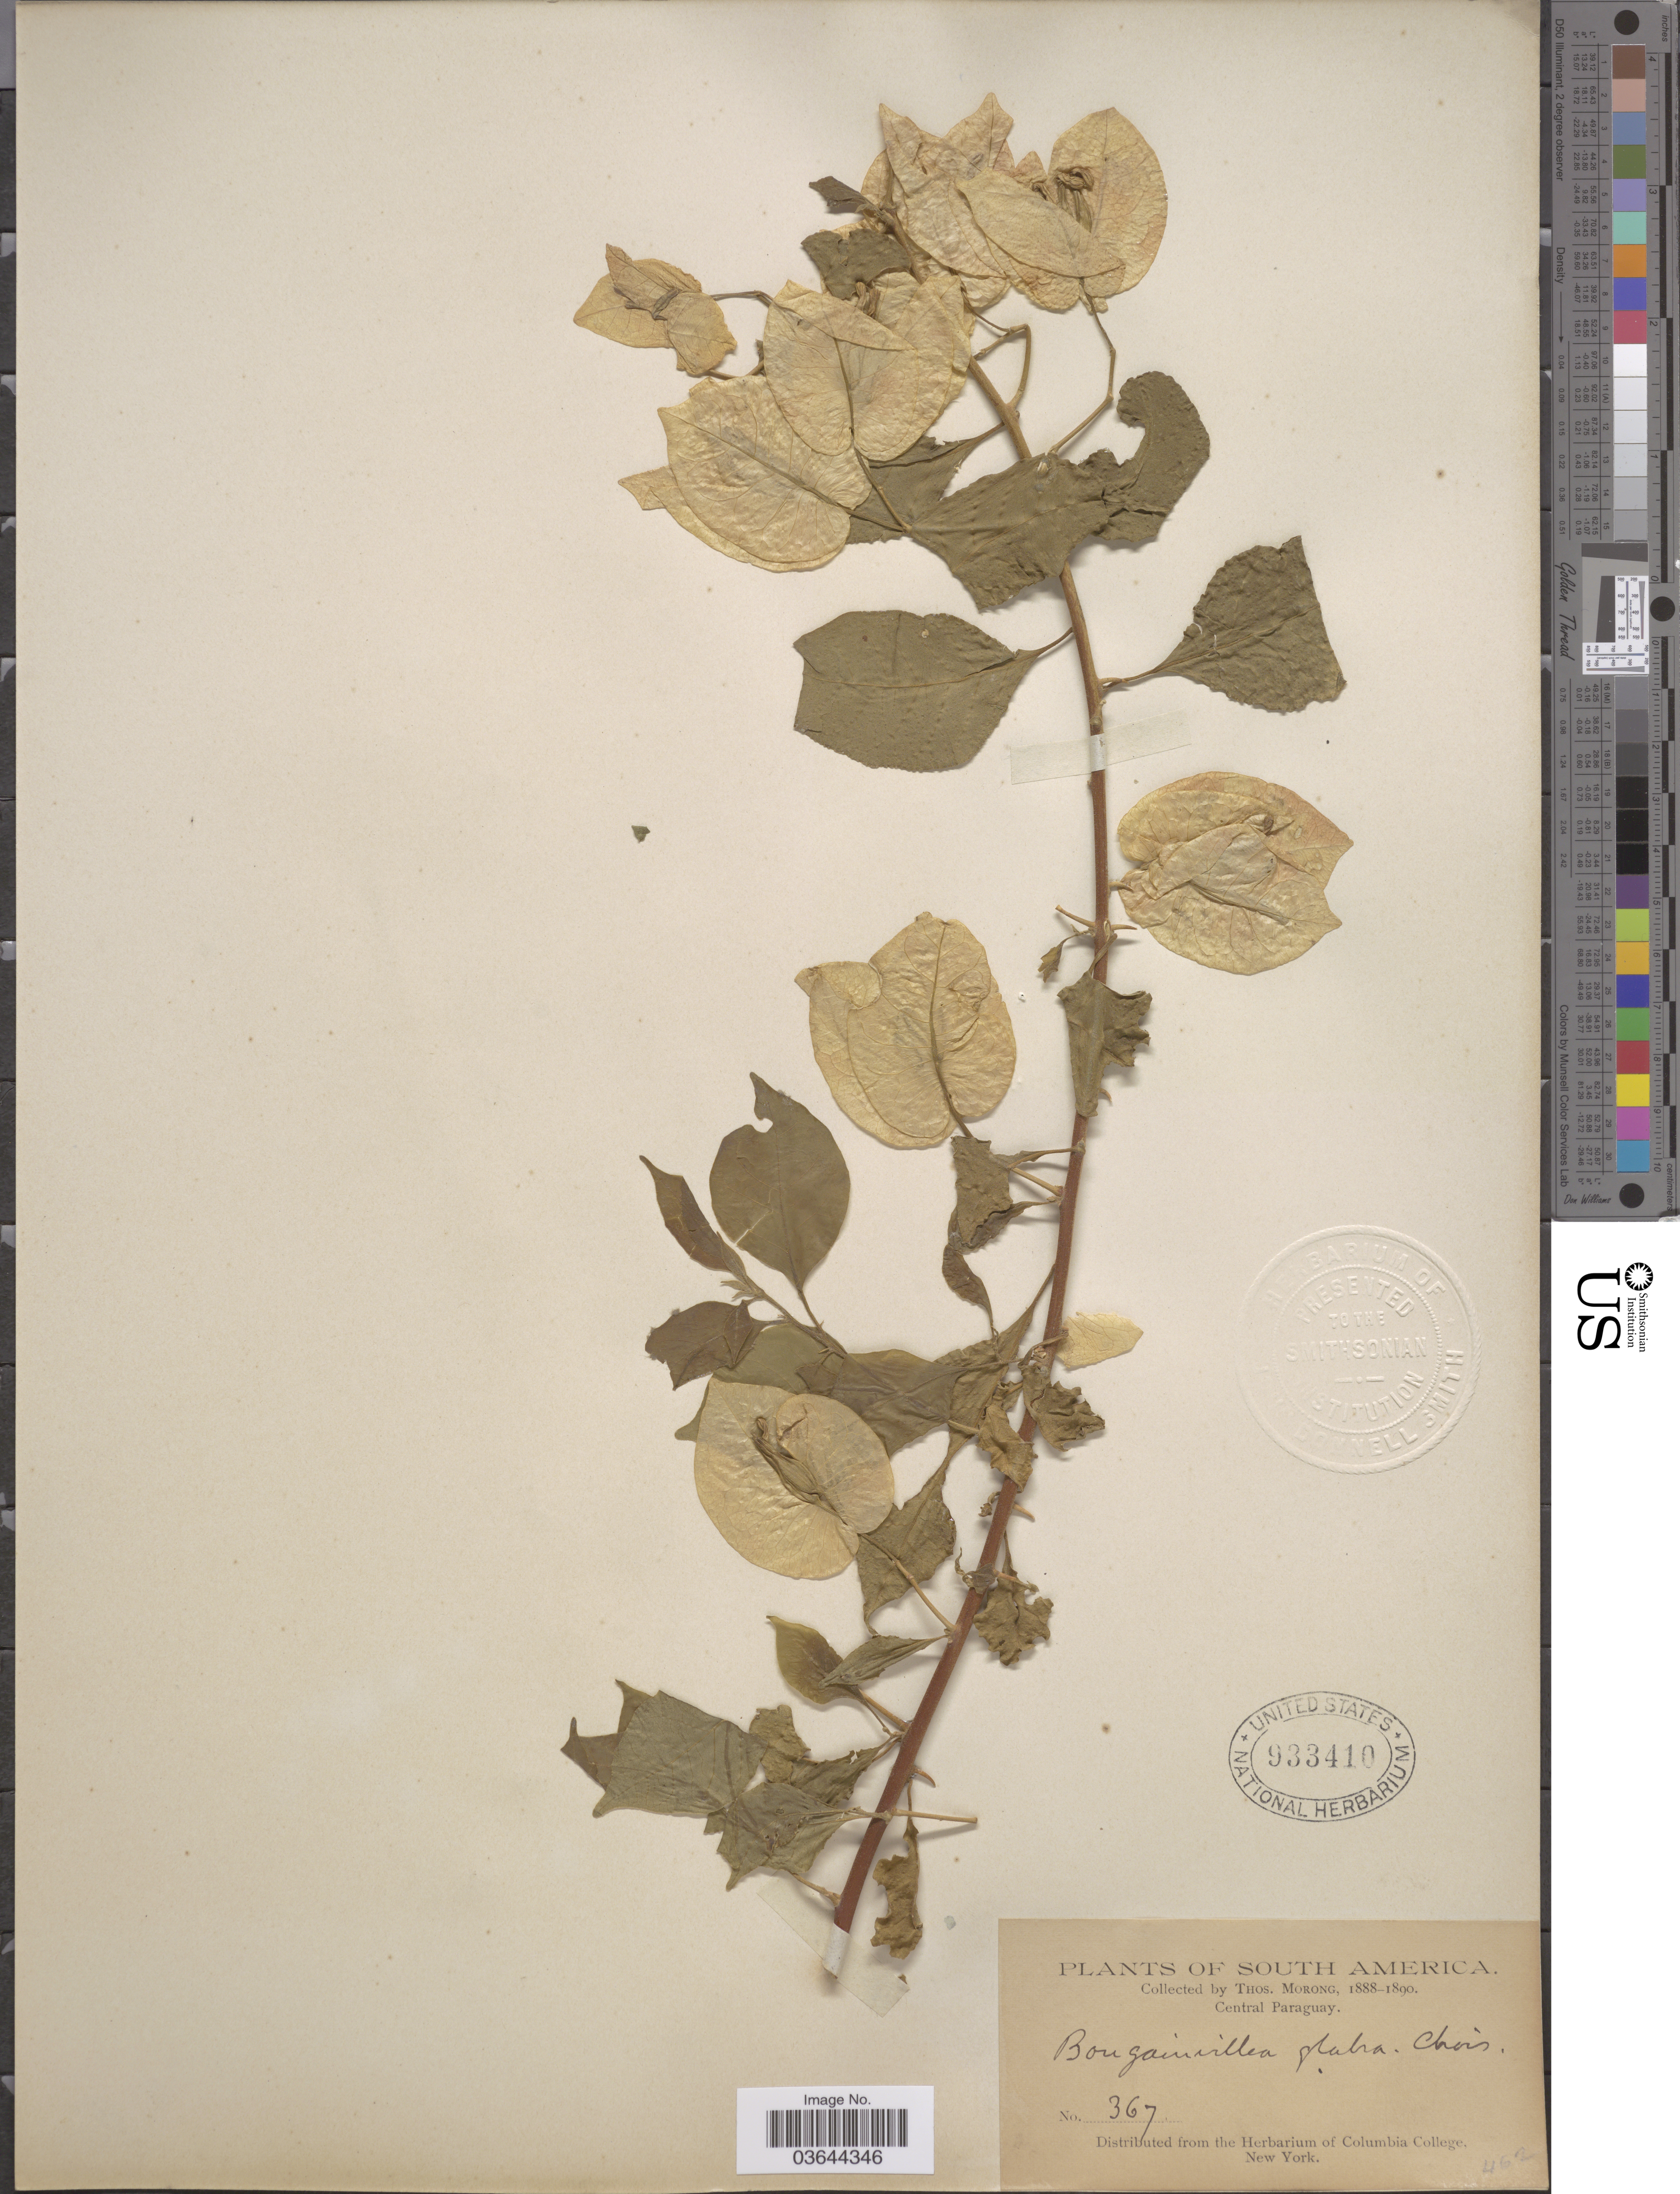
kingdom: Plantae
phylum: Tracheophyta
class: Magnoliopsida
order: Caryophyllales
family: Nyctaginaceae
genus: Bougainvillea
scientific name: Bougainvillea glabra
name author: Choisy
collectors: ex herb. T. Morong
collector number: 367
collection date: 1888/1890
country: Paraguay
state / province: Central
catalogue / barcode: US 933410